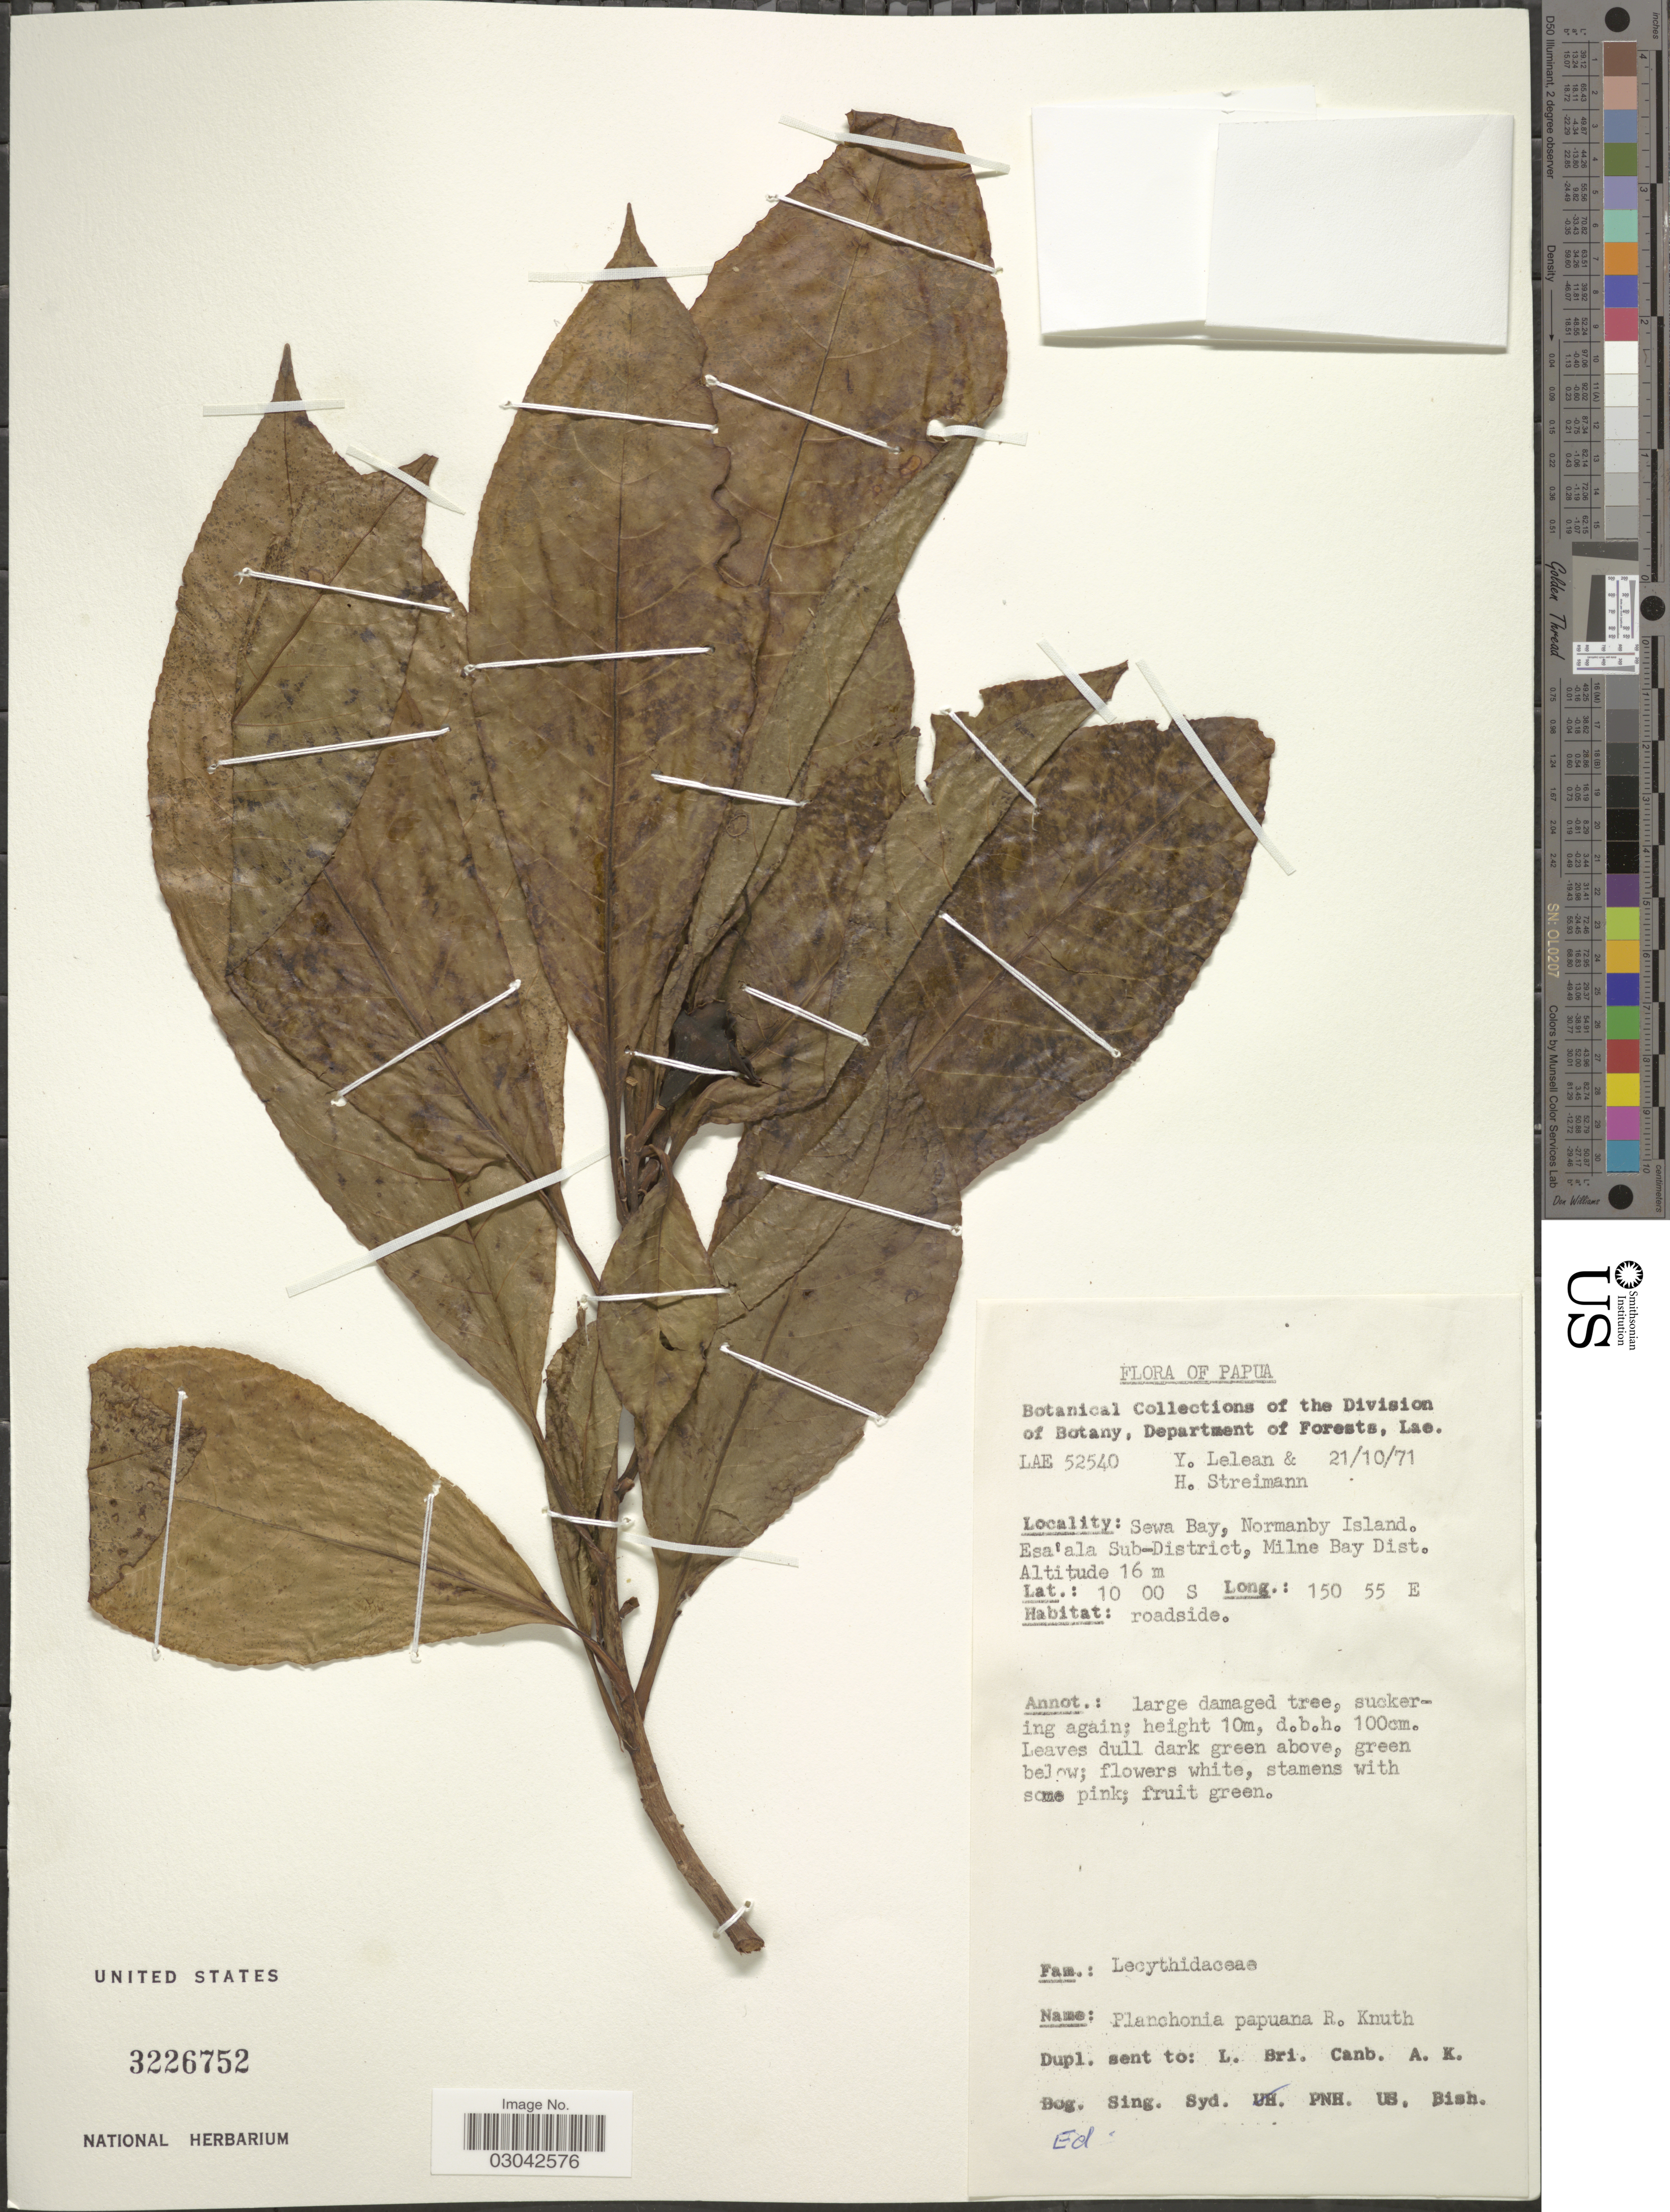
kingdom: Plantae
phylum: Tracheophyta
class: Magnoliopsida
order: Ericales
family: Lecythidaceae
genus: Planchonia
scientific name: Planchonia papuana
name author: Kunth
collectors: Y. Lelean & H. Streimann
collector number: LAE 52540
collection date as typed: Transcribed d/m/y: 21/10/71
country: Papua New Guinea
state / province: Milne Bay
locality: Papua. Sewa Bay, Normanby Island, Esa'ala Subdistrict, Milne Bay District.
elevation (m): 16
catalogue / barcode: US 3226752